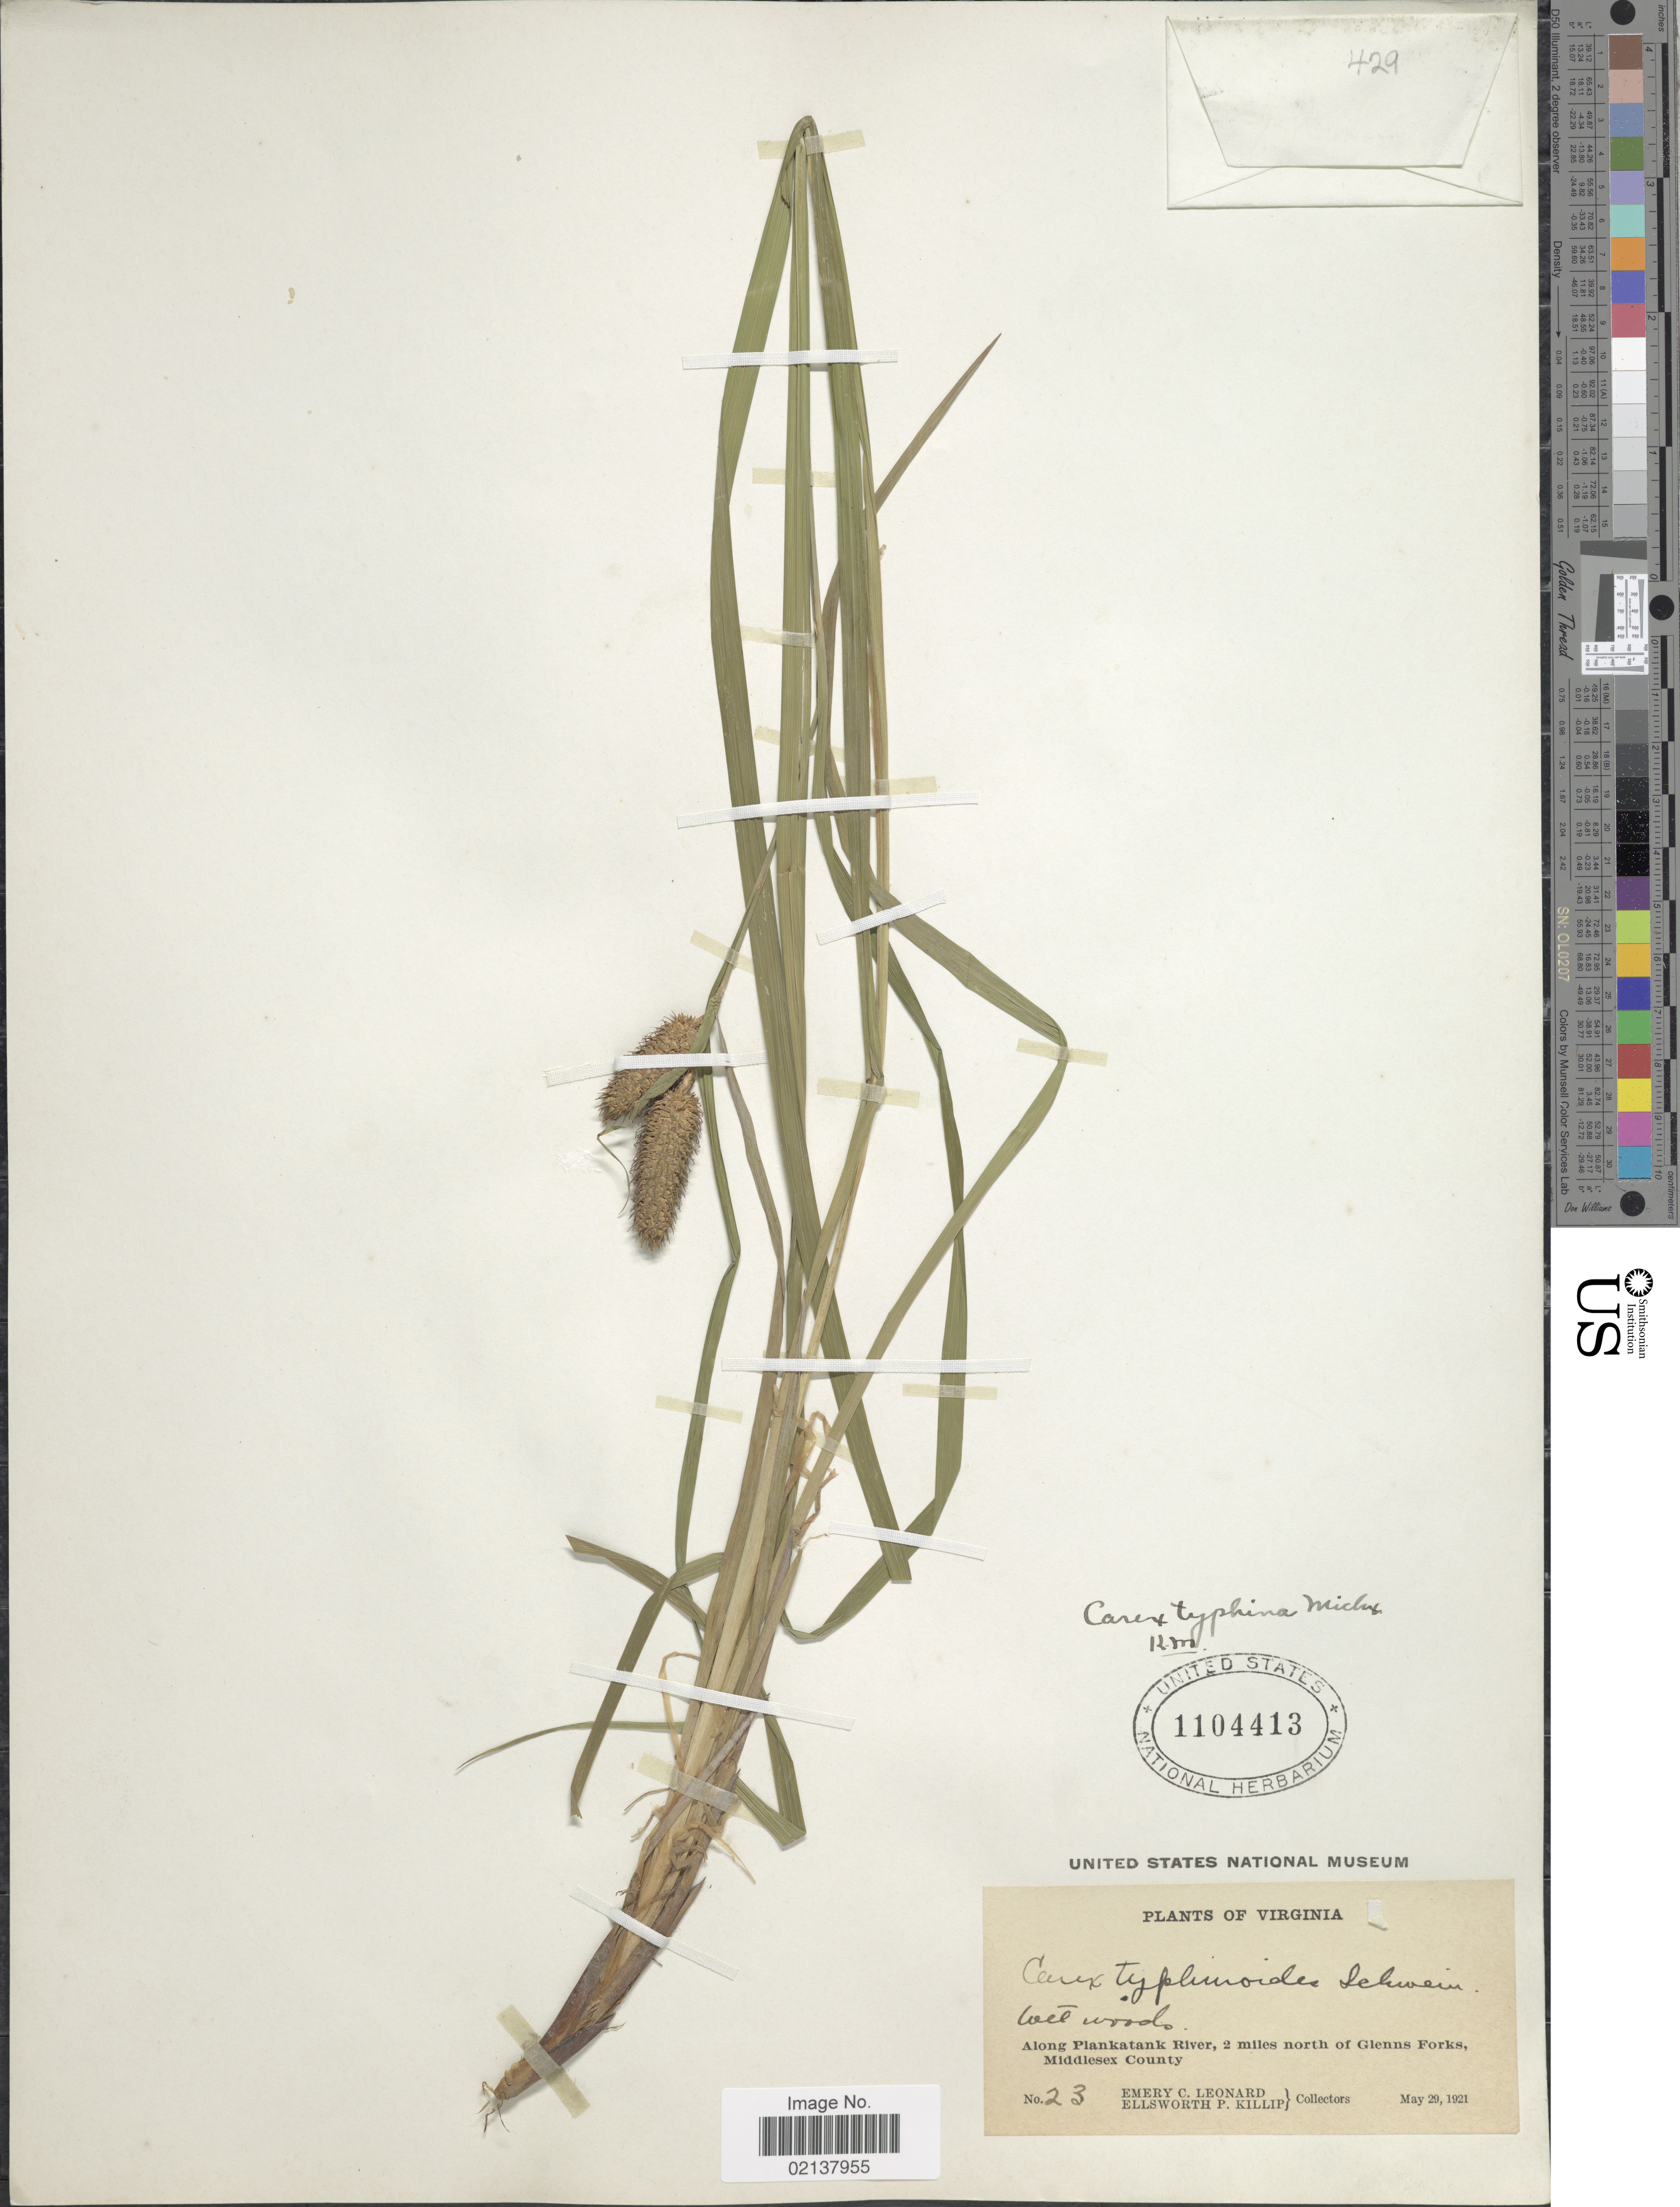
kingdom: Plantae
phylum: Tracheophyta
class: Liliopsida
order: Poales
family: Cyperaceae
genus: Carex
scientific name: Carex typhina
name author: Michx.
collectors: E. C. Leonard & E. P. Killip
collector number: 23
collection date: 1921-05-29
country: United States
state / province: Virginia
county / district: Middlesex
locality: Virginia, Along Plankatank River, 2 miles north of Glenns Forks, Middlesex County.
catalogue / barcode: US 1104413